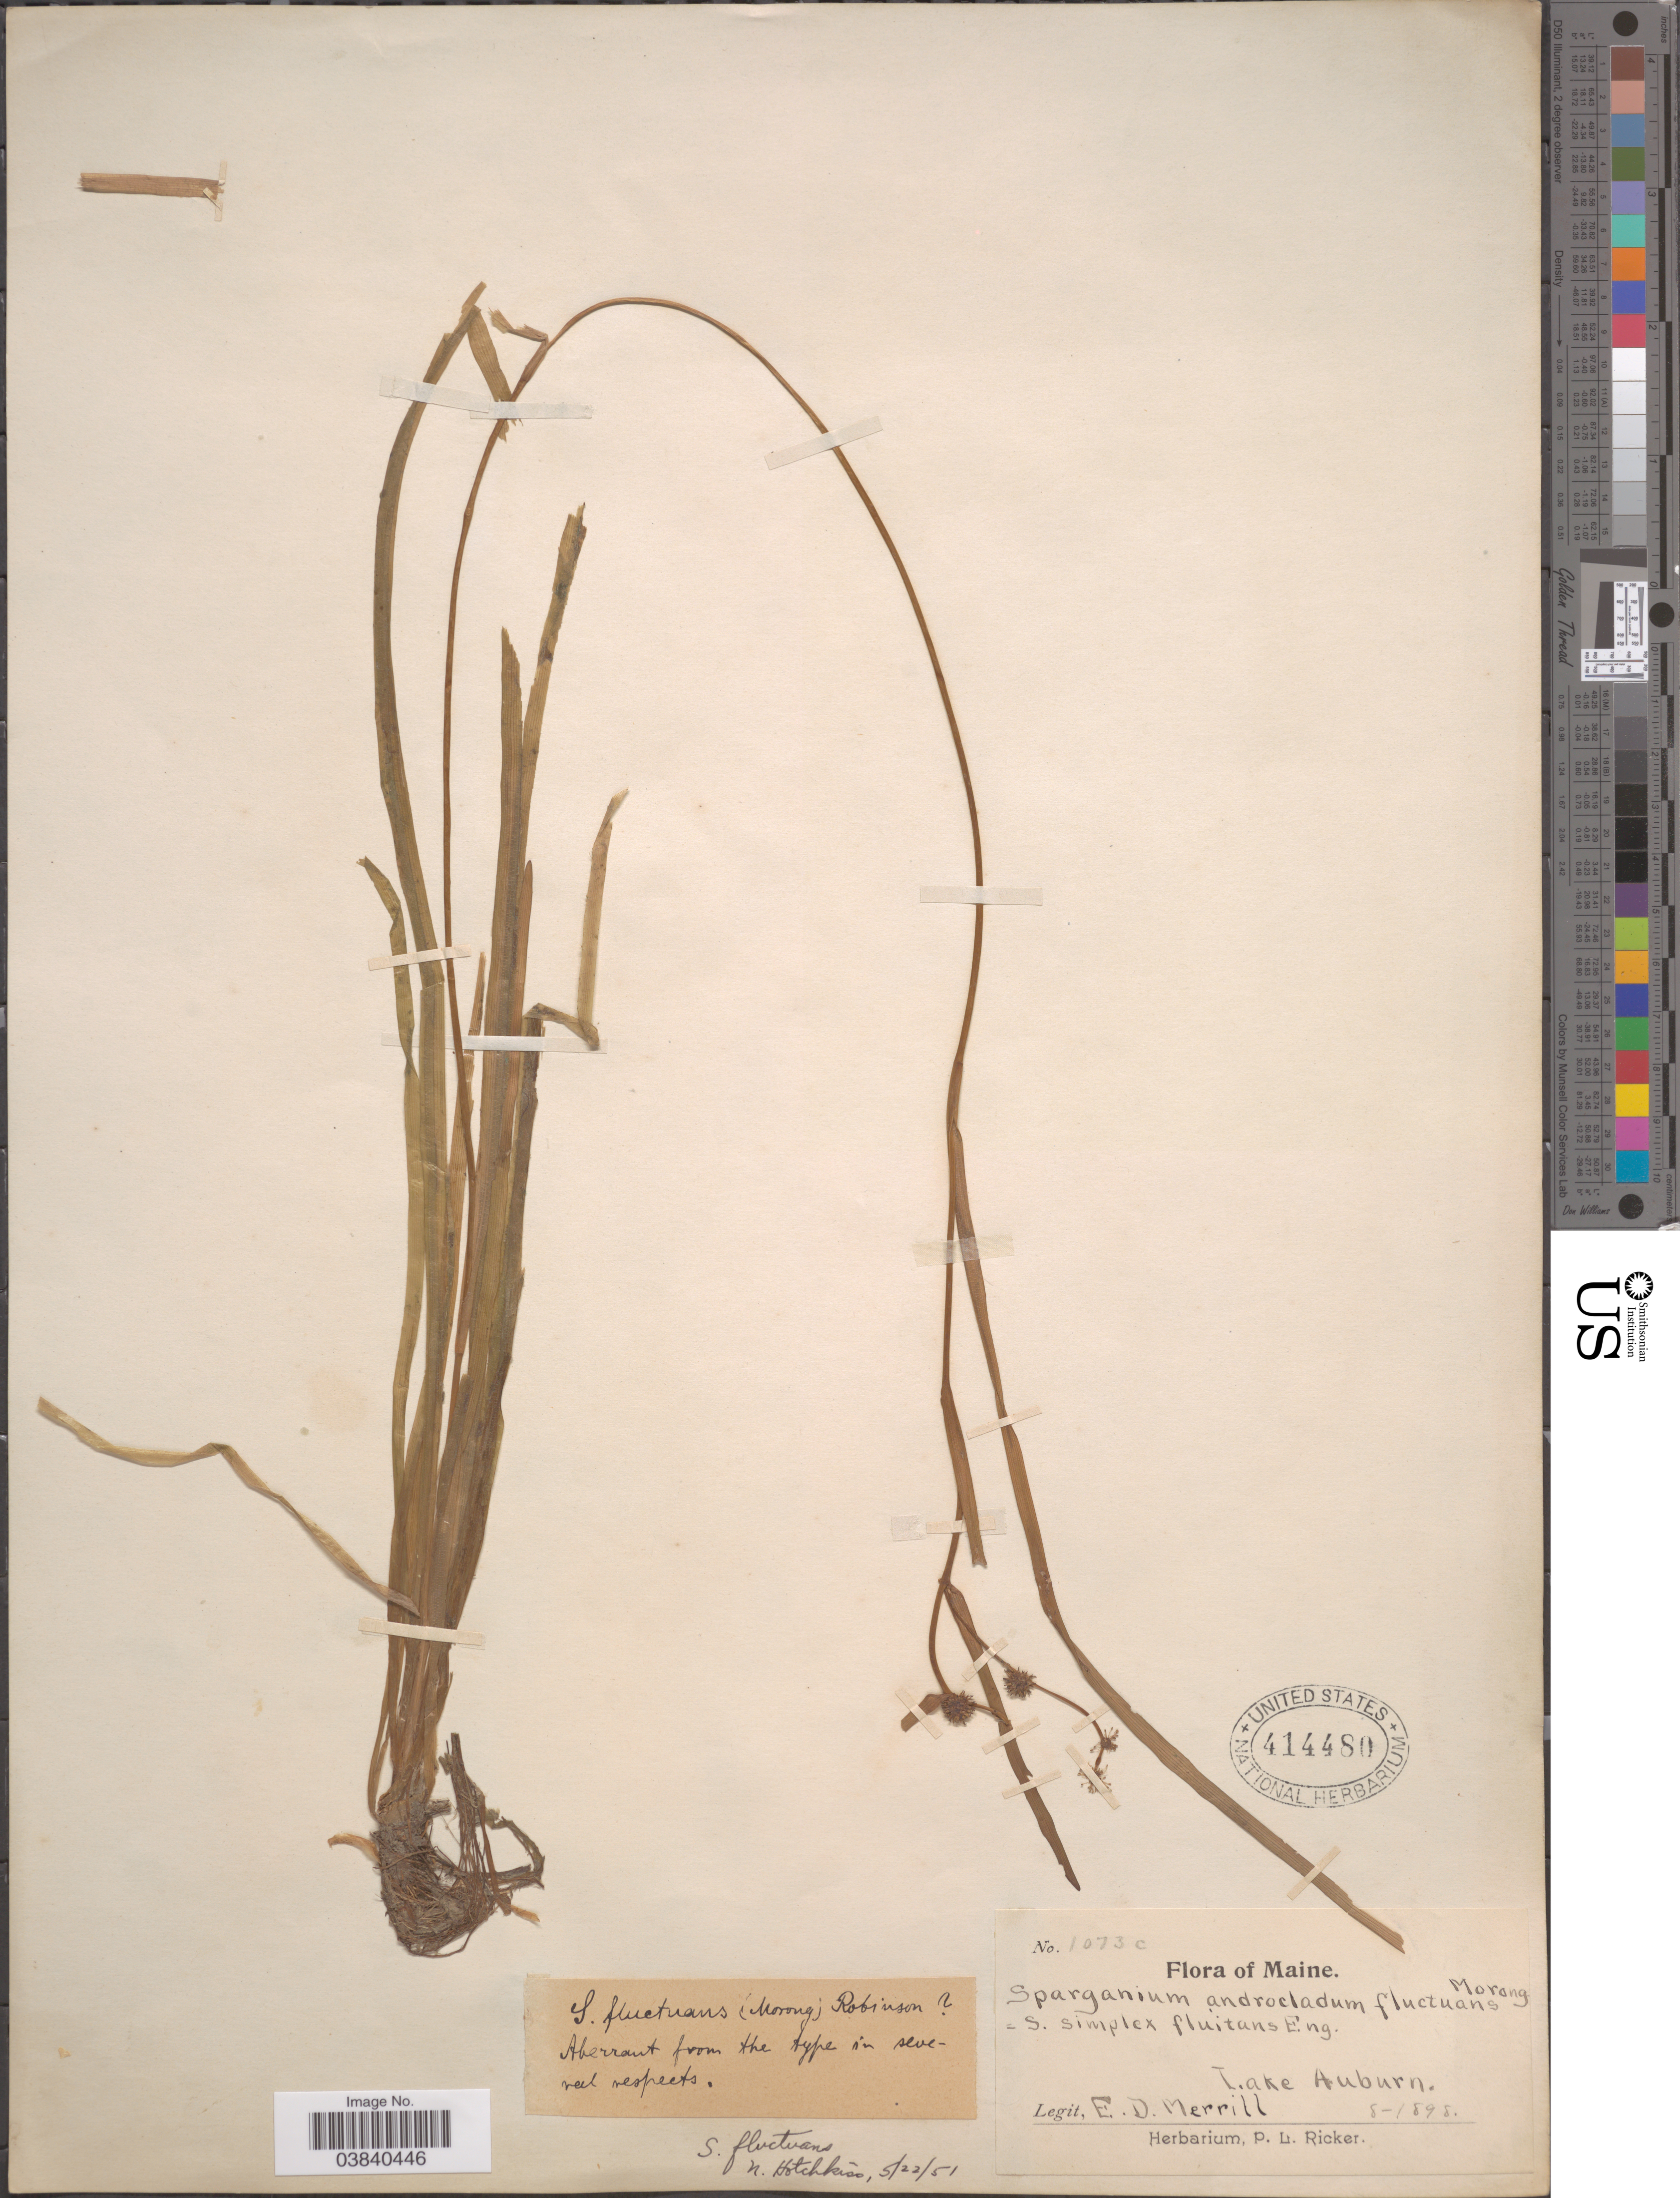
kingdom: Plantae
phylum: Tracheophyta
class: Liliopsida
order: Poales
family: Typhaceae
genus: Sparganium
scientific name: Sparganium fluctuans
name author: (Engelm.) B.L. Rob.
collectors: E. D. Merrill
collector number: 1073c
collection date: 1898-08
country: United States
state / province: Maine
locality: Lake Auburn.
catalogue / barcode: US 414480